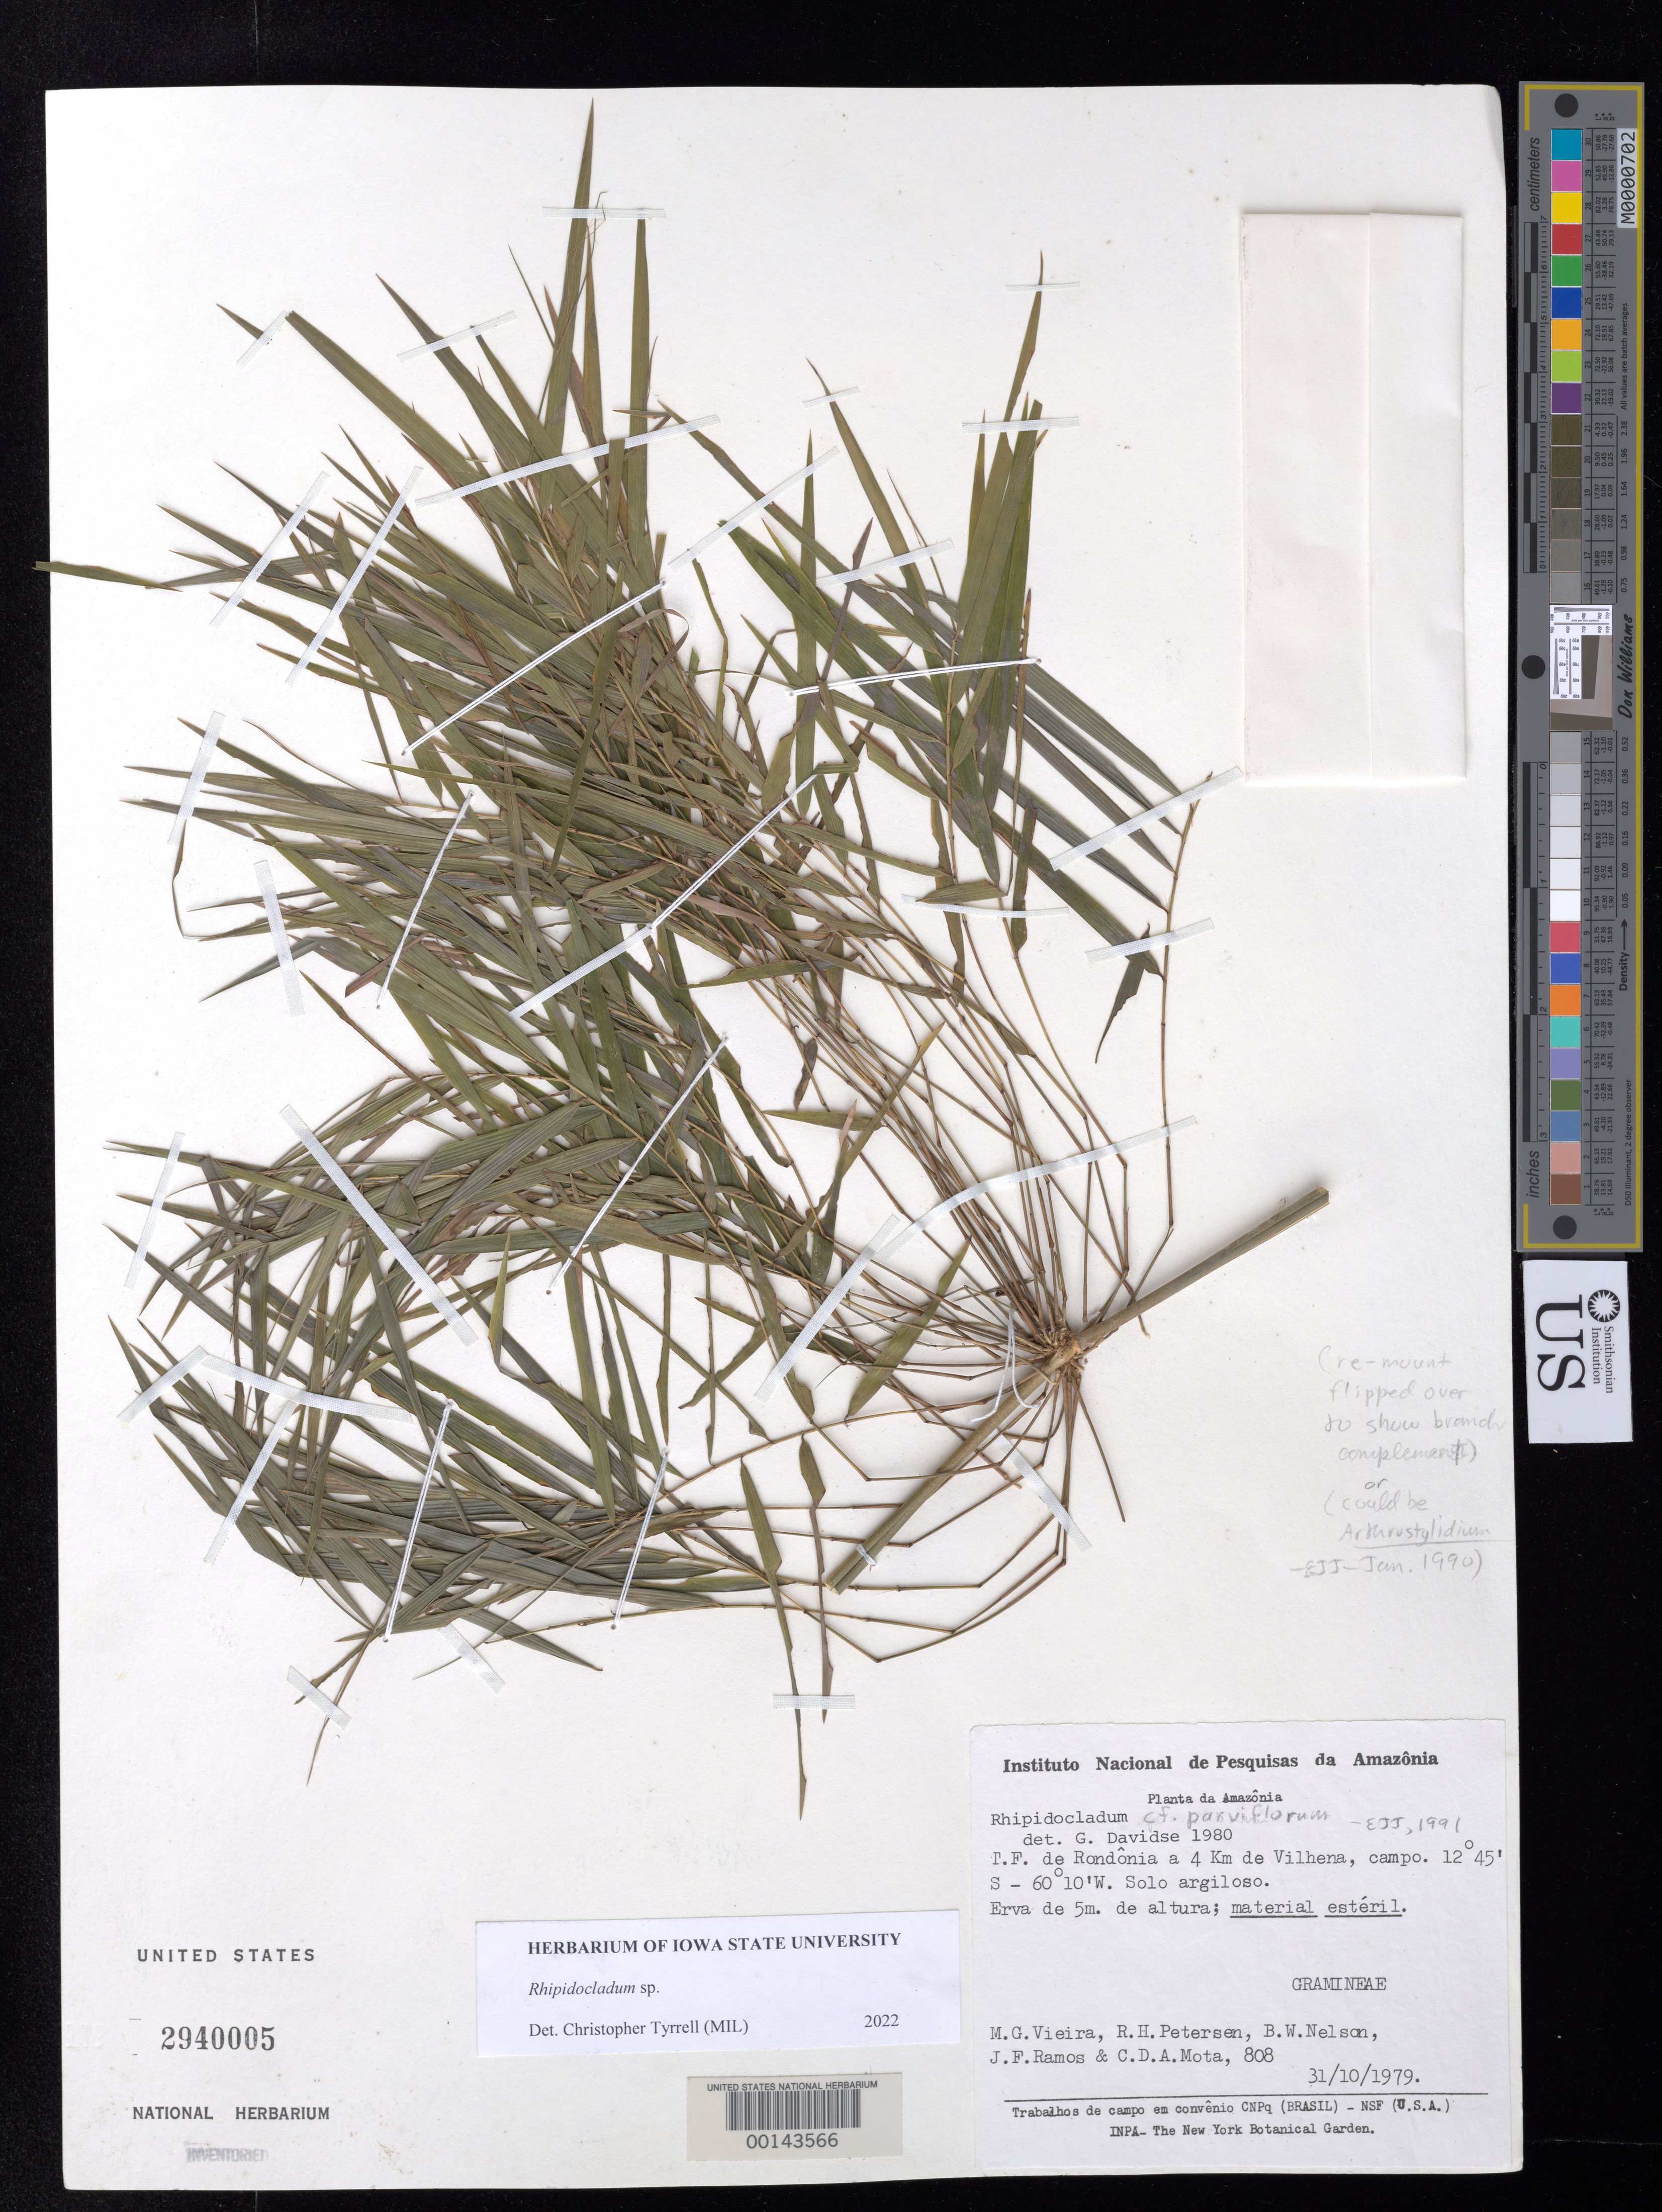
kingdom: Plantae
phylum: Tracheophyta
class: Liliopsida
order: Poales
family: Poaceae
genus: Rhipidocladum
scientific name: Rhipidocladum sp.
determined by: Tyrrell, Christopher D., (MIL), Milwaukee Public Museum (UNITED STATES)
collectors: M. G. Vieira, R. H. Petersen, B. W. Nelson, J. F. Ramos & C. D. A. Mota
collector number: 808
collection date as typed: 31 Oct 1979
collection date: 1979-10-31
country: Brazil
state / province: Rondônia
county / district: Surprêsa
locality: Guapore mun., 4 km from vilhena. [mun.: guapore = surprêsa]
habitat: Campo; clay ground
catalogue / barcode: US 2940005